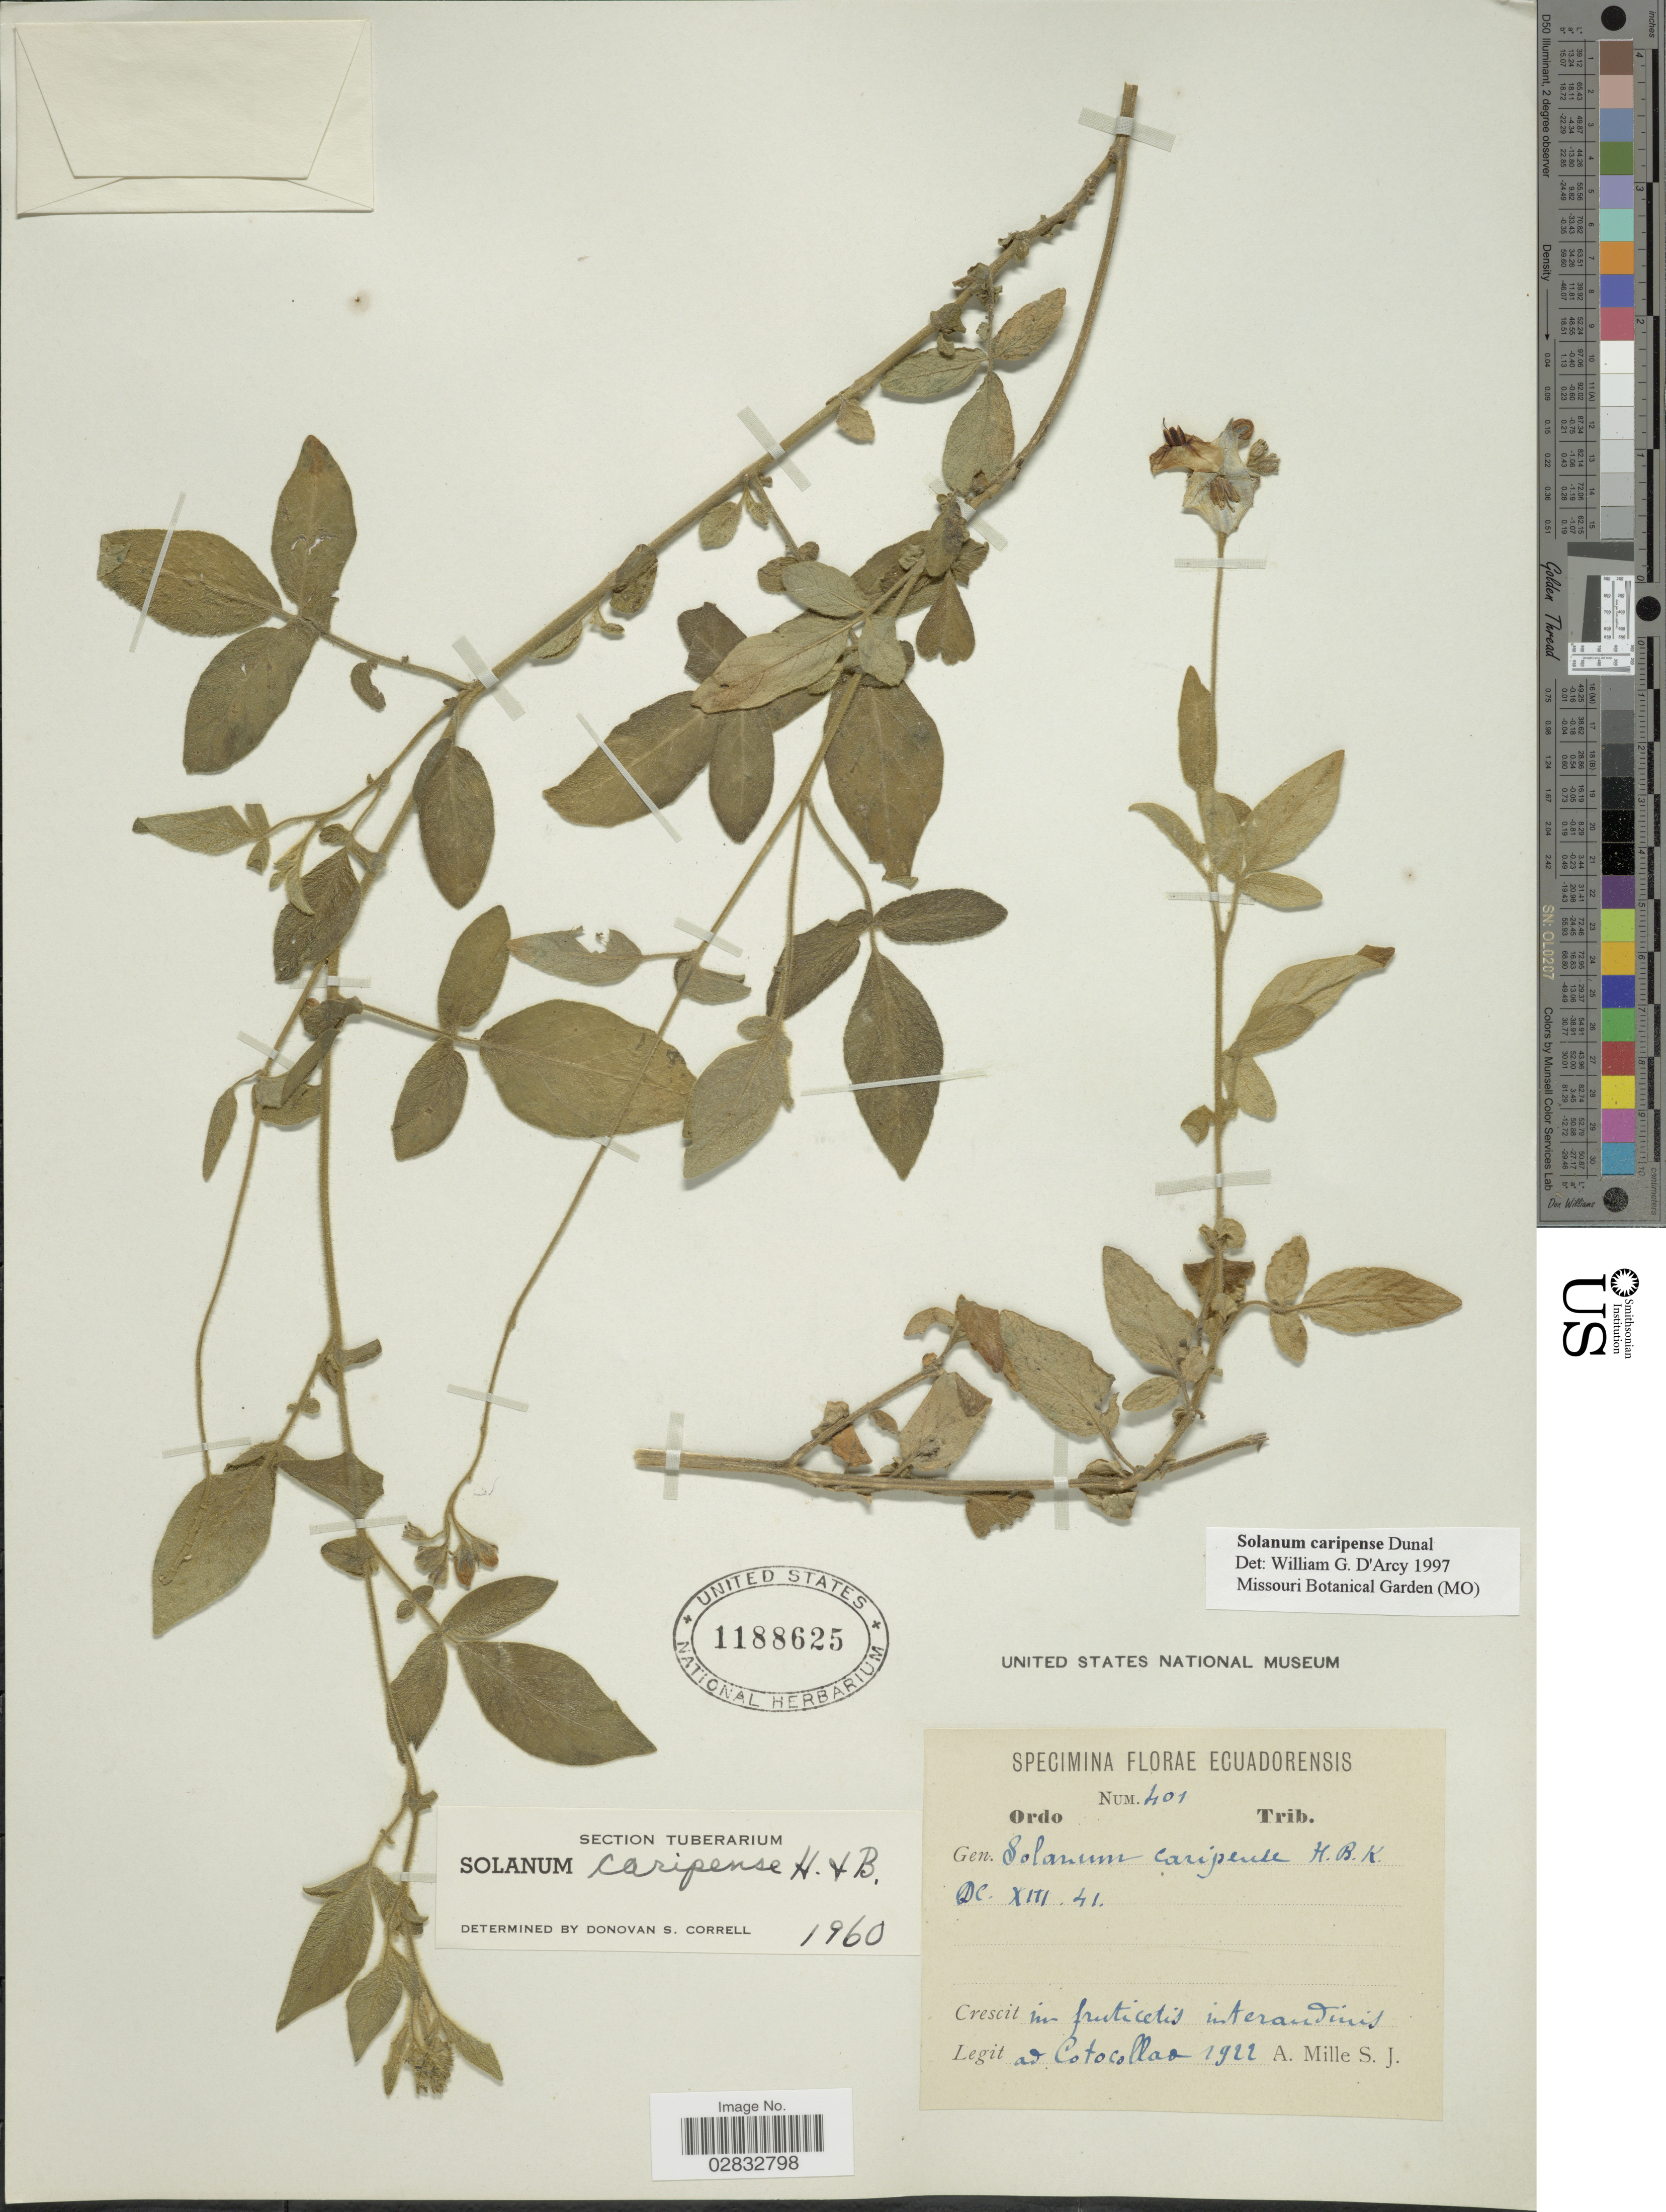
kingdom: Plantae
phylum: Tracheophyta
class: Magnoliopsida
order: Solanales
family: Solanaceae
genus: Solanum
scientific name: Solanum caripense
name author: Humb. & Bonpl. ex Dunal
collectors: A. Mille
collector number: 401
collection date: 1922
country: Ecuador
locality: In fruticetis interandinis ad Cotocollao.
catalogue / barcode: US 1188625